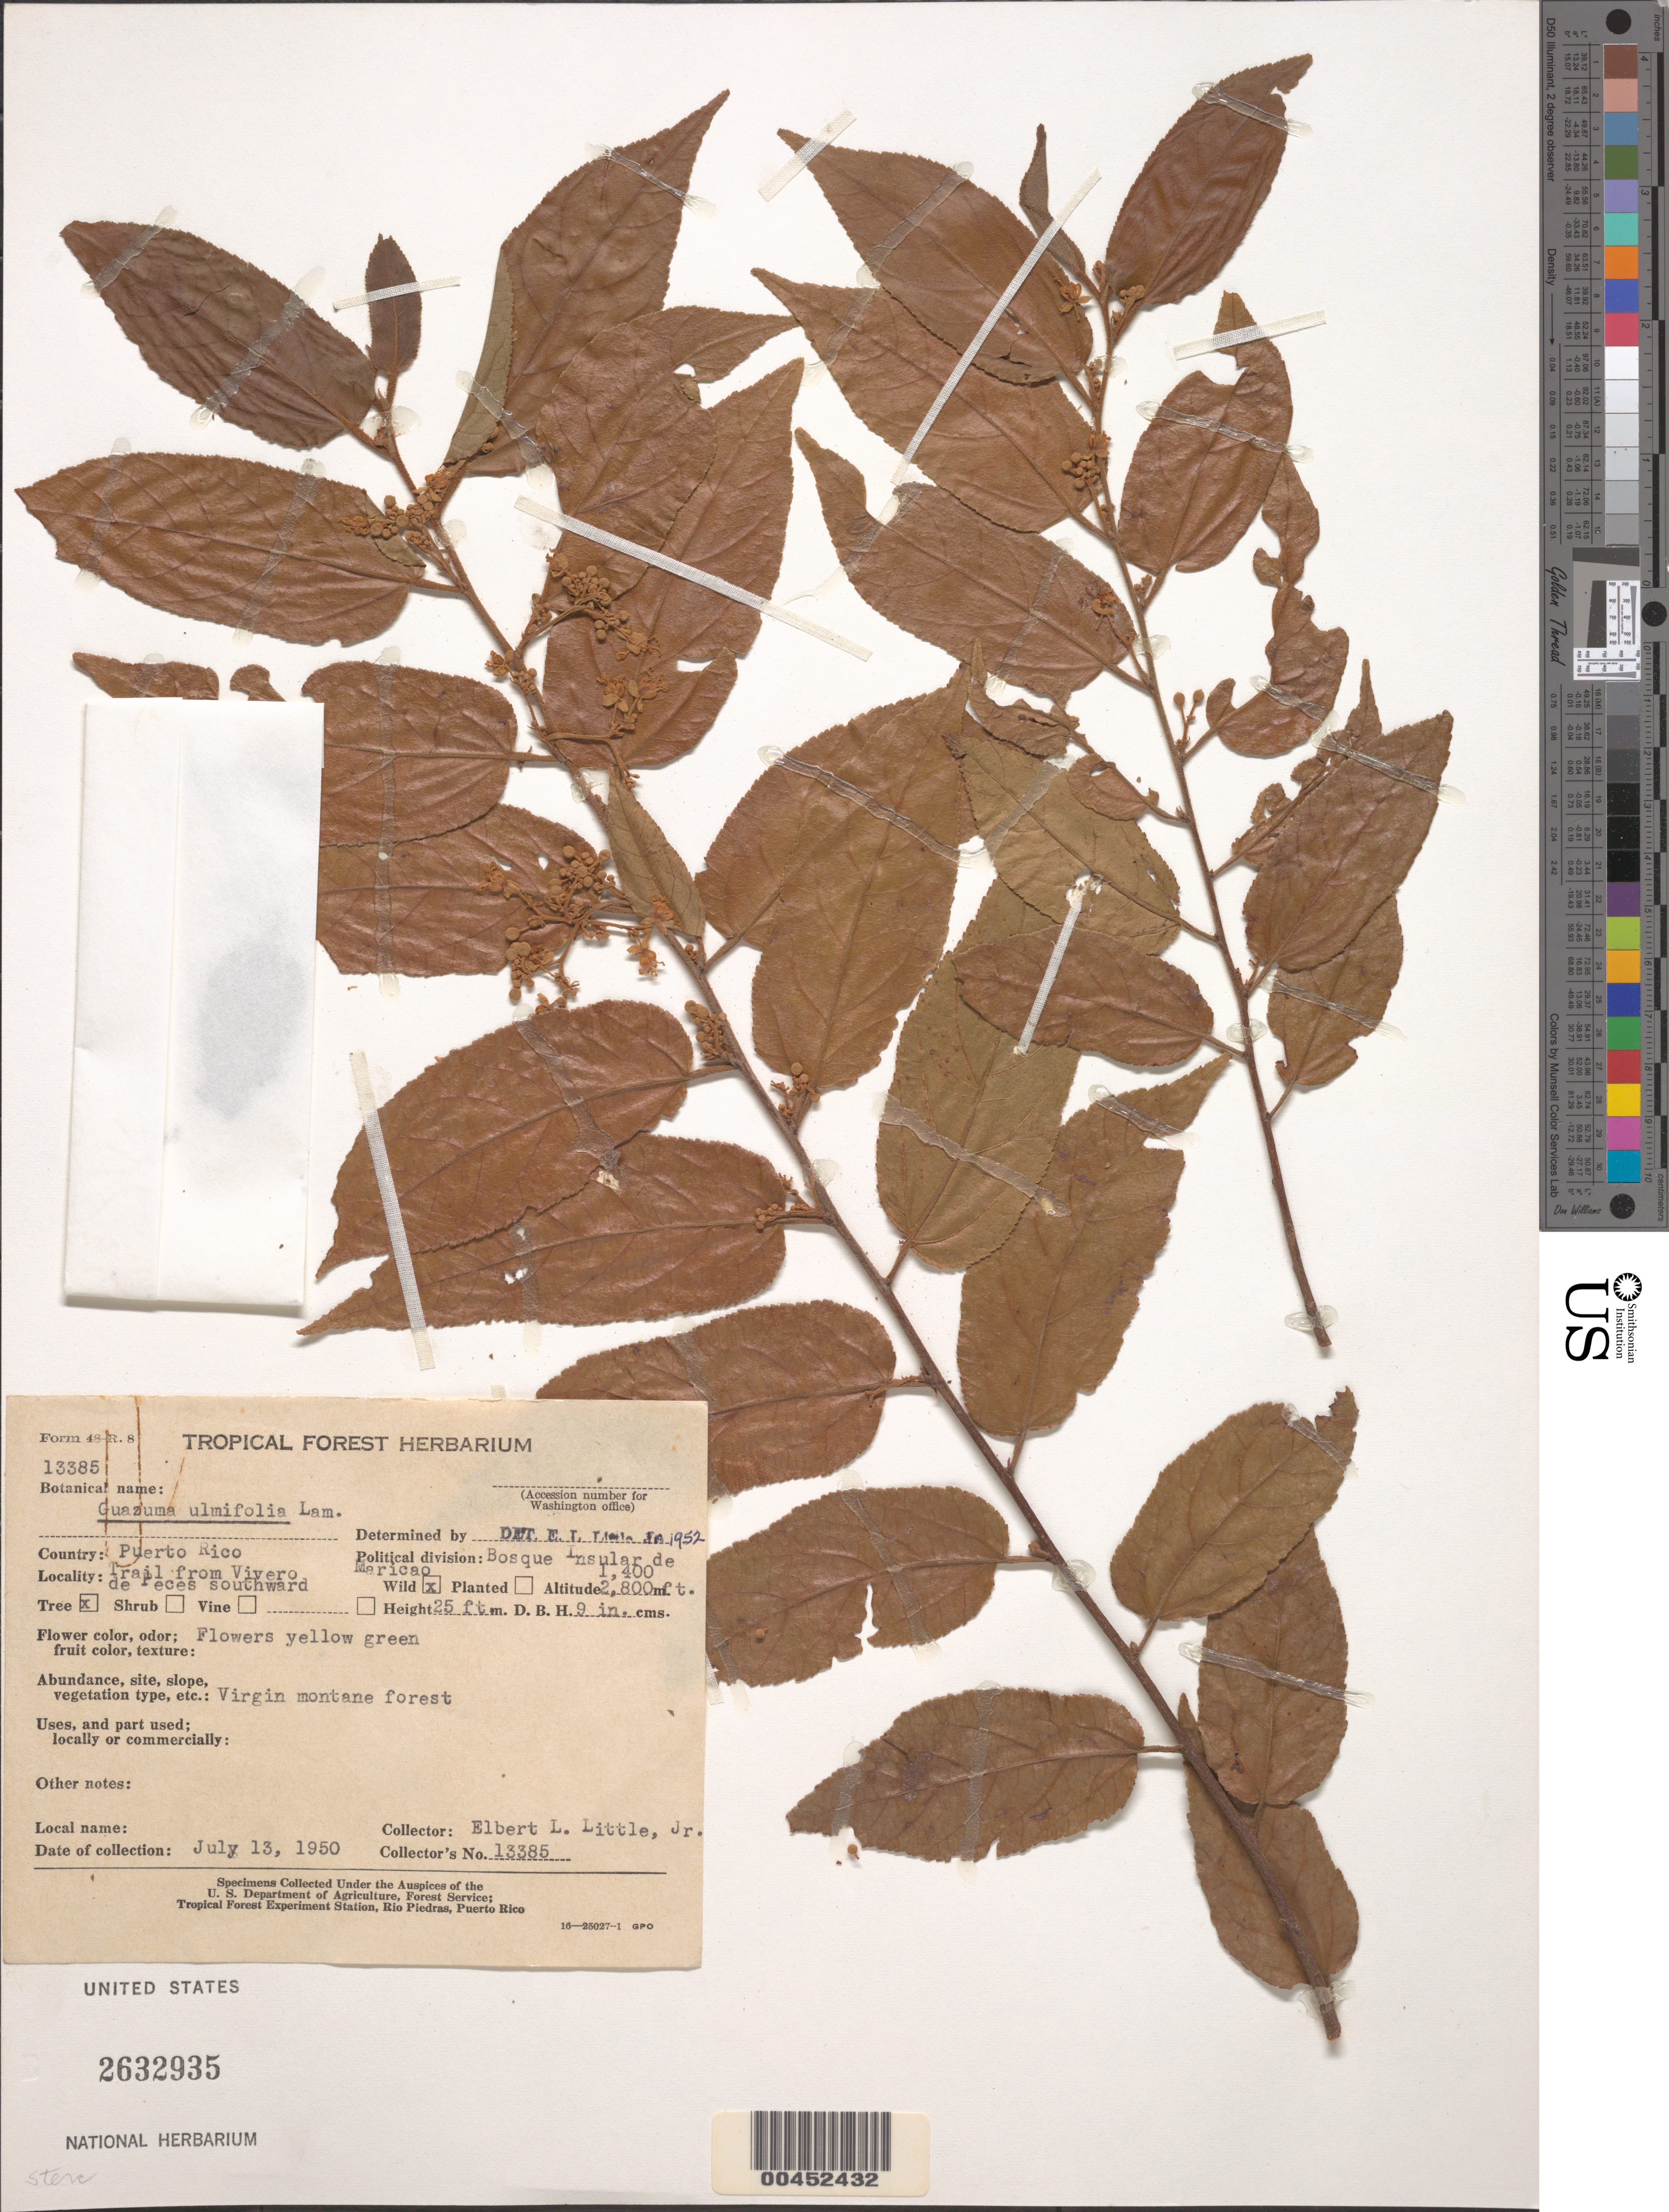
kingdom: Plantae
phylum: Tracheophyta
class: Magnoliopsida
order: Malvales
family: Malvaceae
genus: Guazuma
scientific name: Guazuma ulmifolia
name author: Lam.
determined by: Little, Elbert L., Jr., (FSSR), United States Department of Agriculture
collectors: E. L. Little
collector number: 13385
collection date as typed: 13 Jul 1950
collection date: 1950-07-13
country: Puerto Rico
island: Greater Antilles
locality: Bosque Insular de Maricao, trail from Vivero de Peces southward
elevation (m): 427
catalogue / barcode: US 2632935